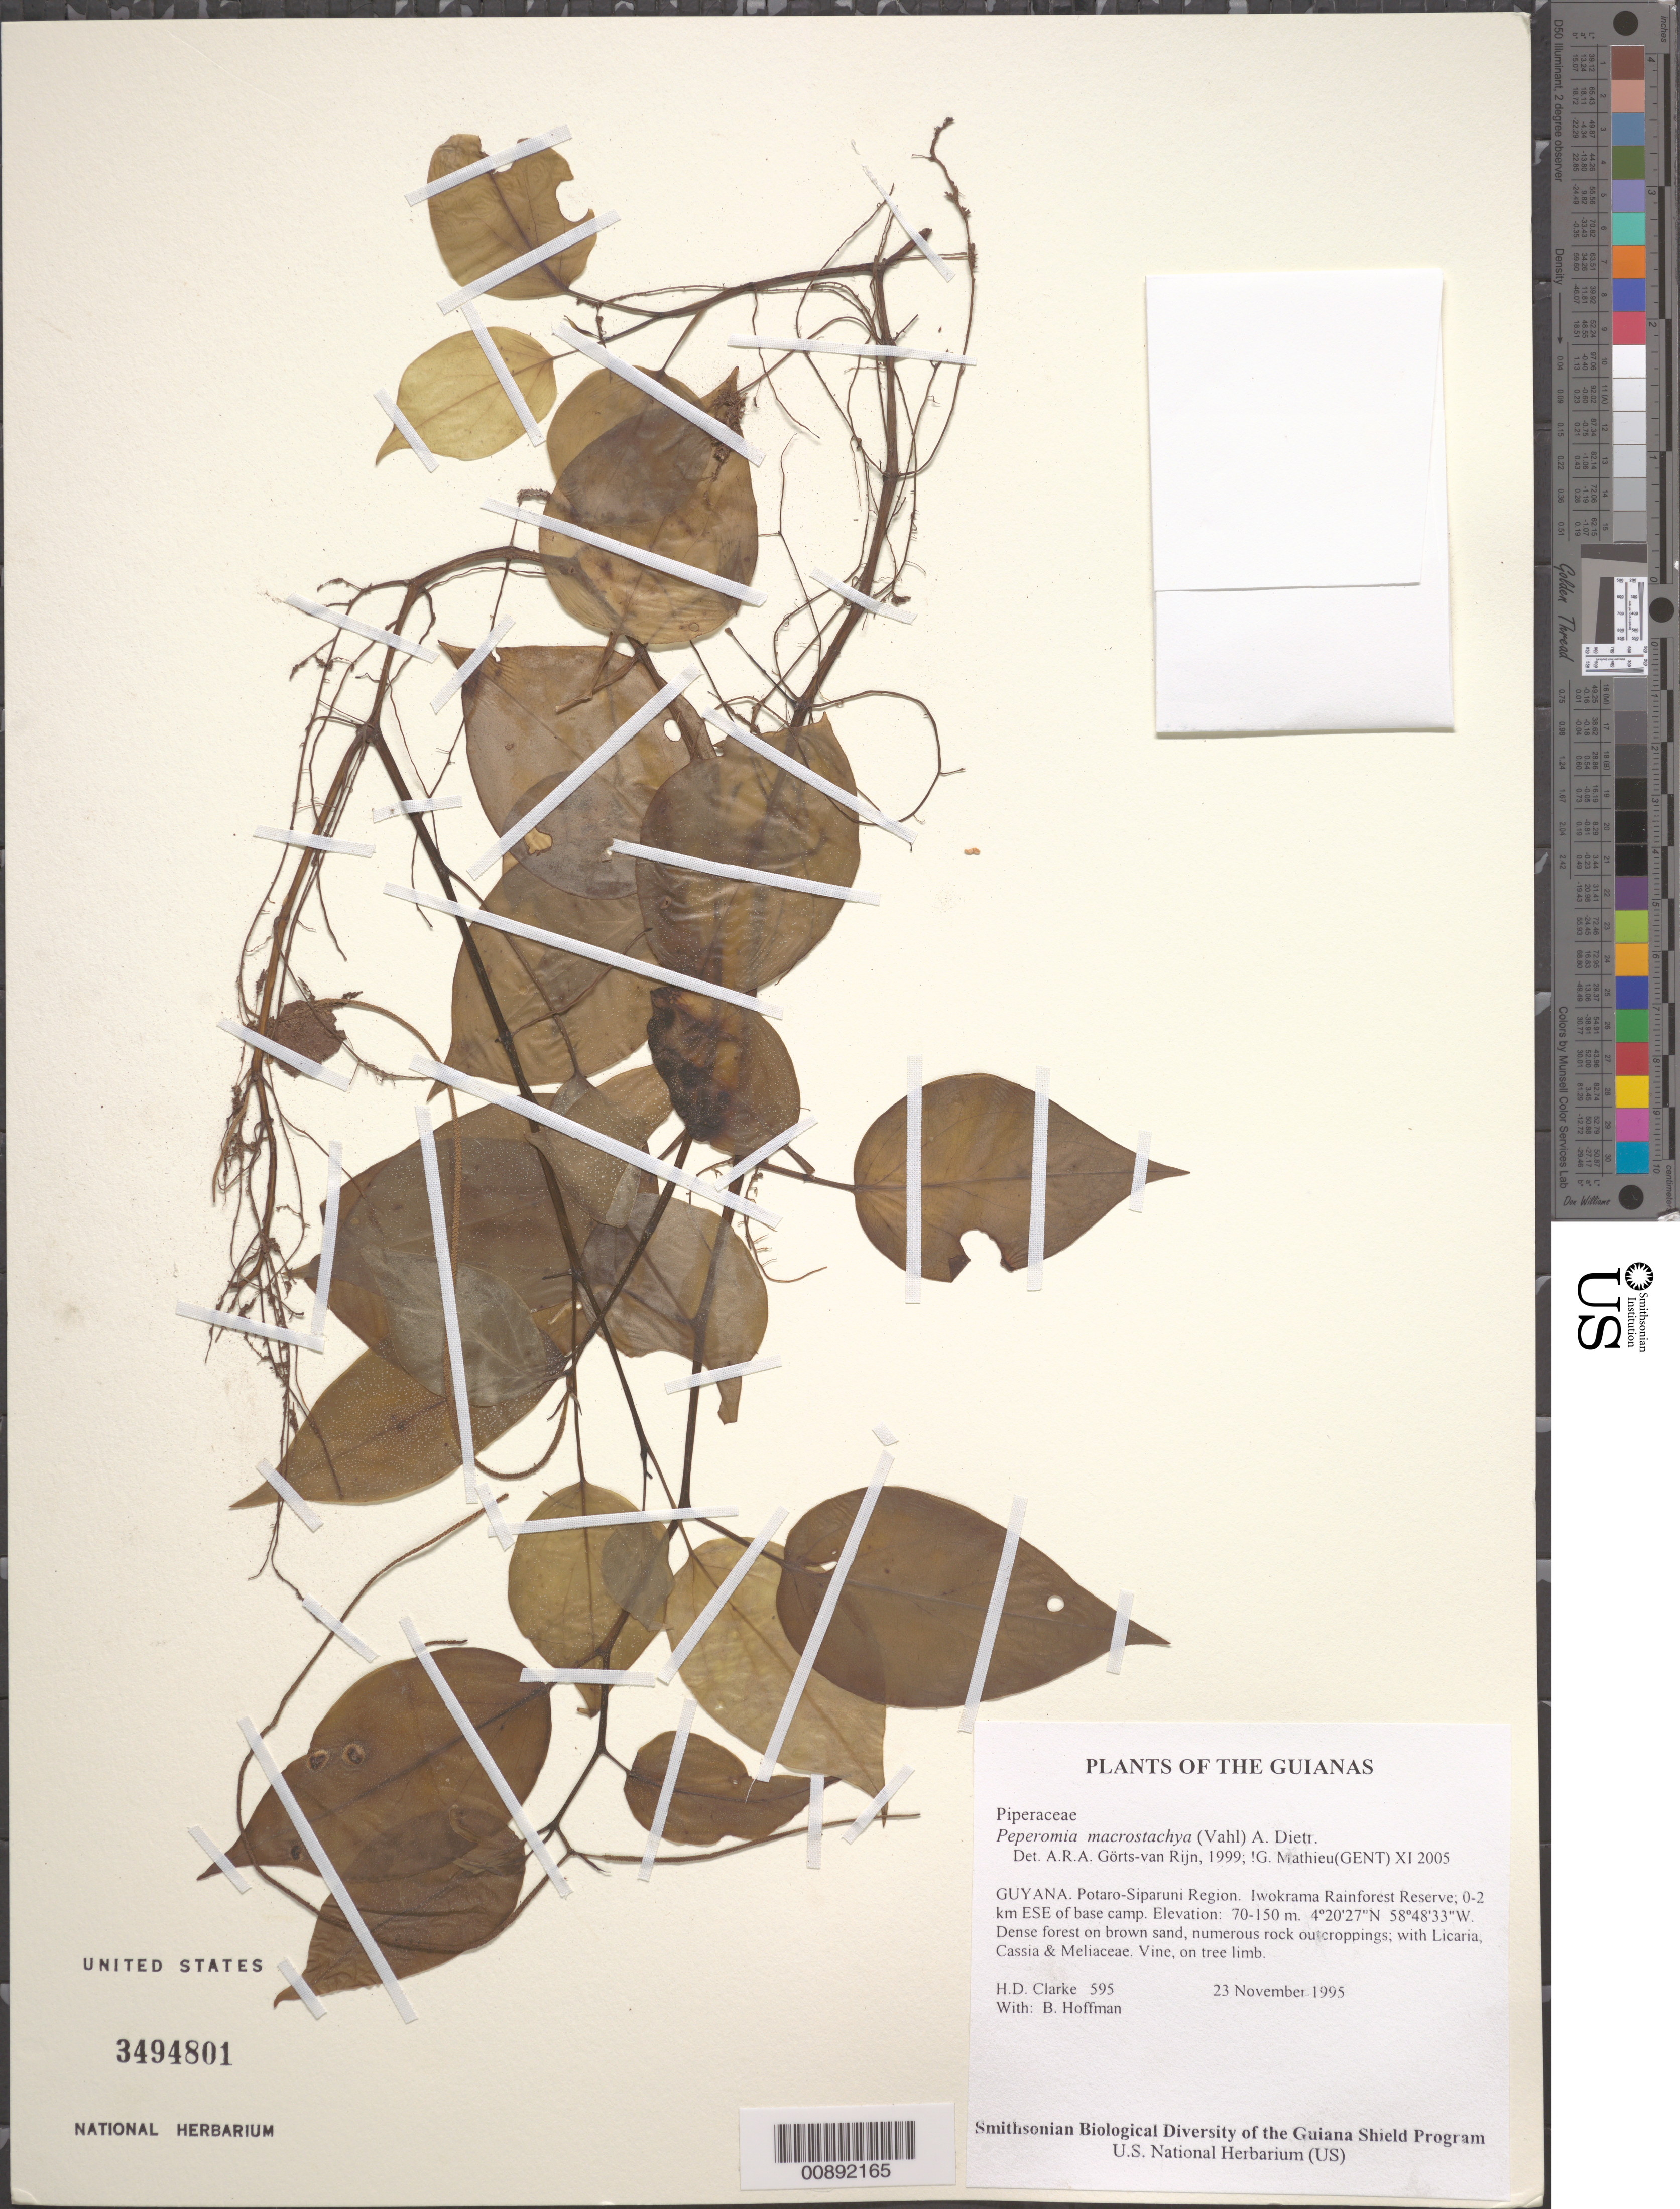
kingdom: Plantae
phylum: Tracheophyta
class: Magnoliopsida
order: Piperales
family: Piperaceae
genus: Peperomia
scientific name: Peperomia macrostachya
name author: (Vahl) A. Dietr.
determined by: Mathieu, Guido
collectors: H. D. Clarke & B. Hoffman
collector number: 595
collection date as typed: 23 November 1995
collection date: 1995-11-23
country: Guyana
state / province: Potaro-Siparuni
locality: Iwokrama Rainforest Reserve; 0-2 km ESE of base camp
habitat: Dense forest on brown sand, numerous rock outcroppings; with Licaria, Cassia & Meliaceae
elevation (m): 70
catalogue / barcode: US 3494801